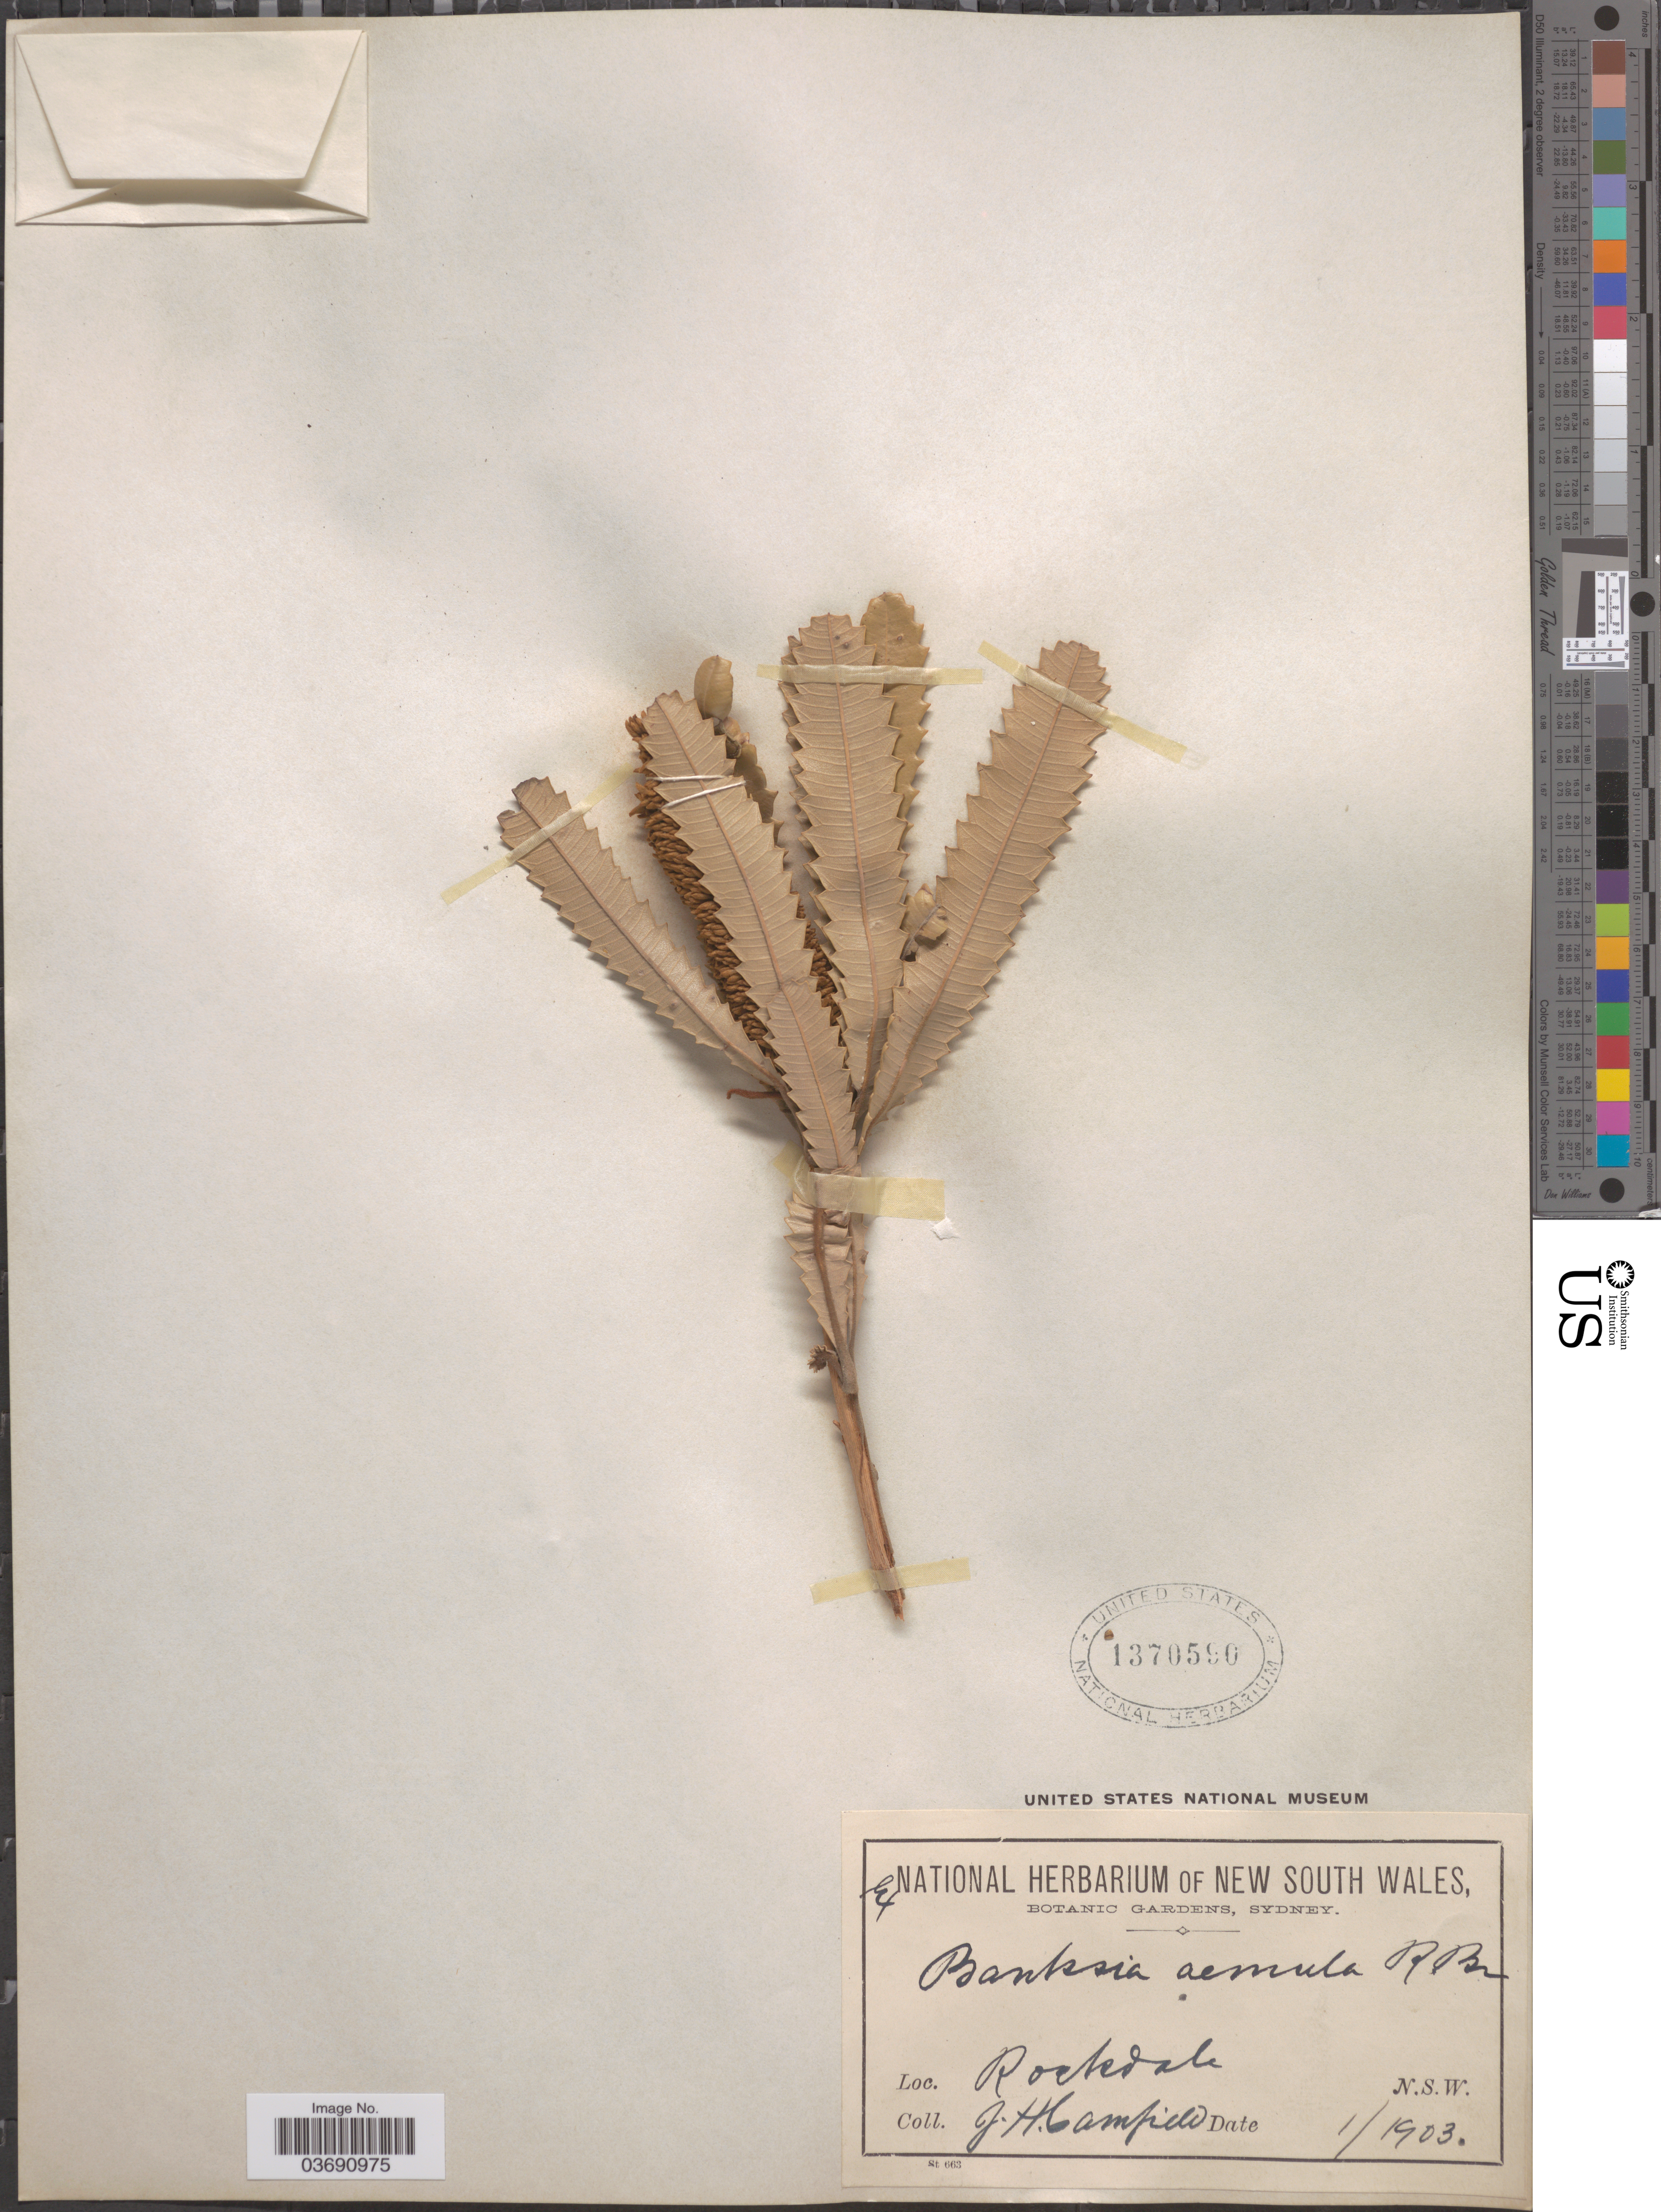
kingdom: Plantae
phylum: Tracheophyta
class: Magnoliopsida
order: Proteales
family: Proteaceae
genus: Banksia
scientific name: Banksia aemula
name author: R. Br.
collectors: J. Camfield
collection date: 1903-01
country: Australia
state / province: New South Wales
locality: Rockdale.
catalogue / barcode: US 1370590